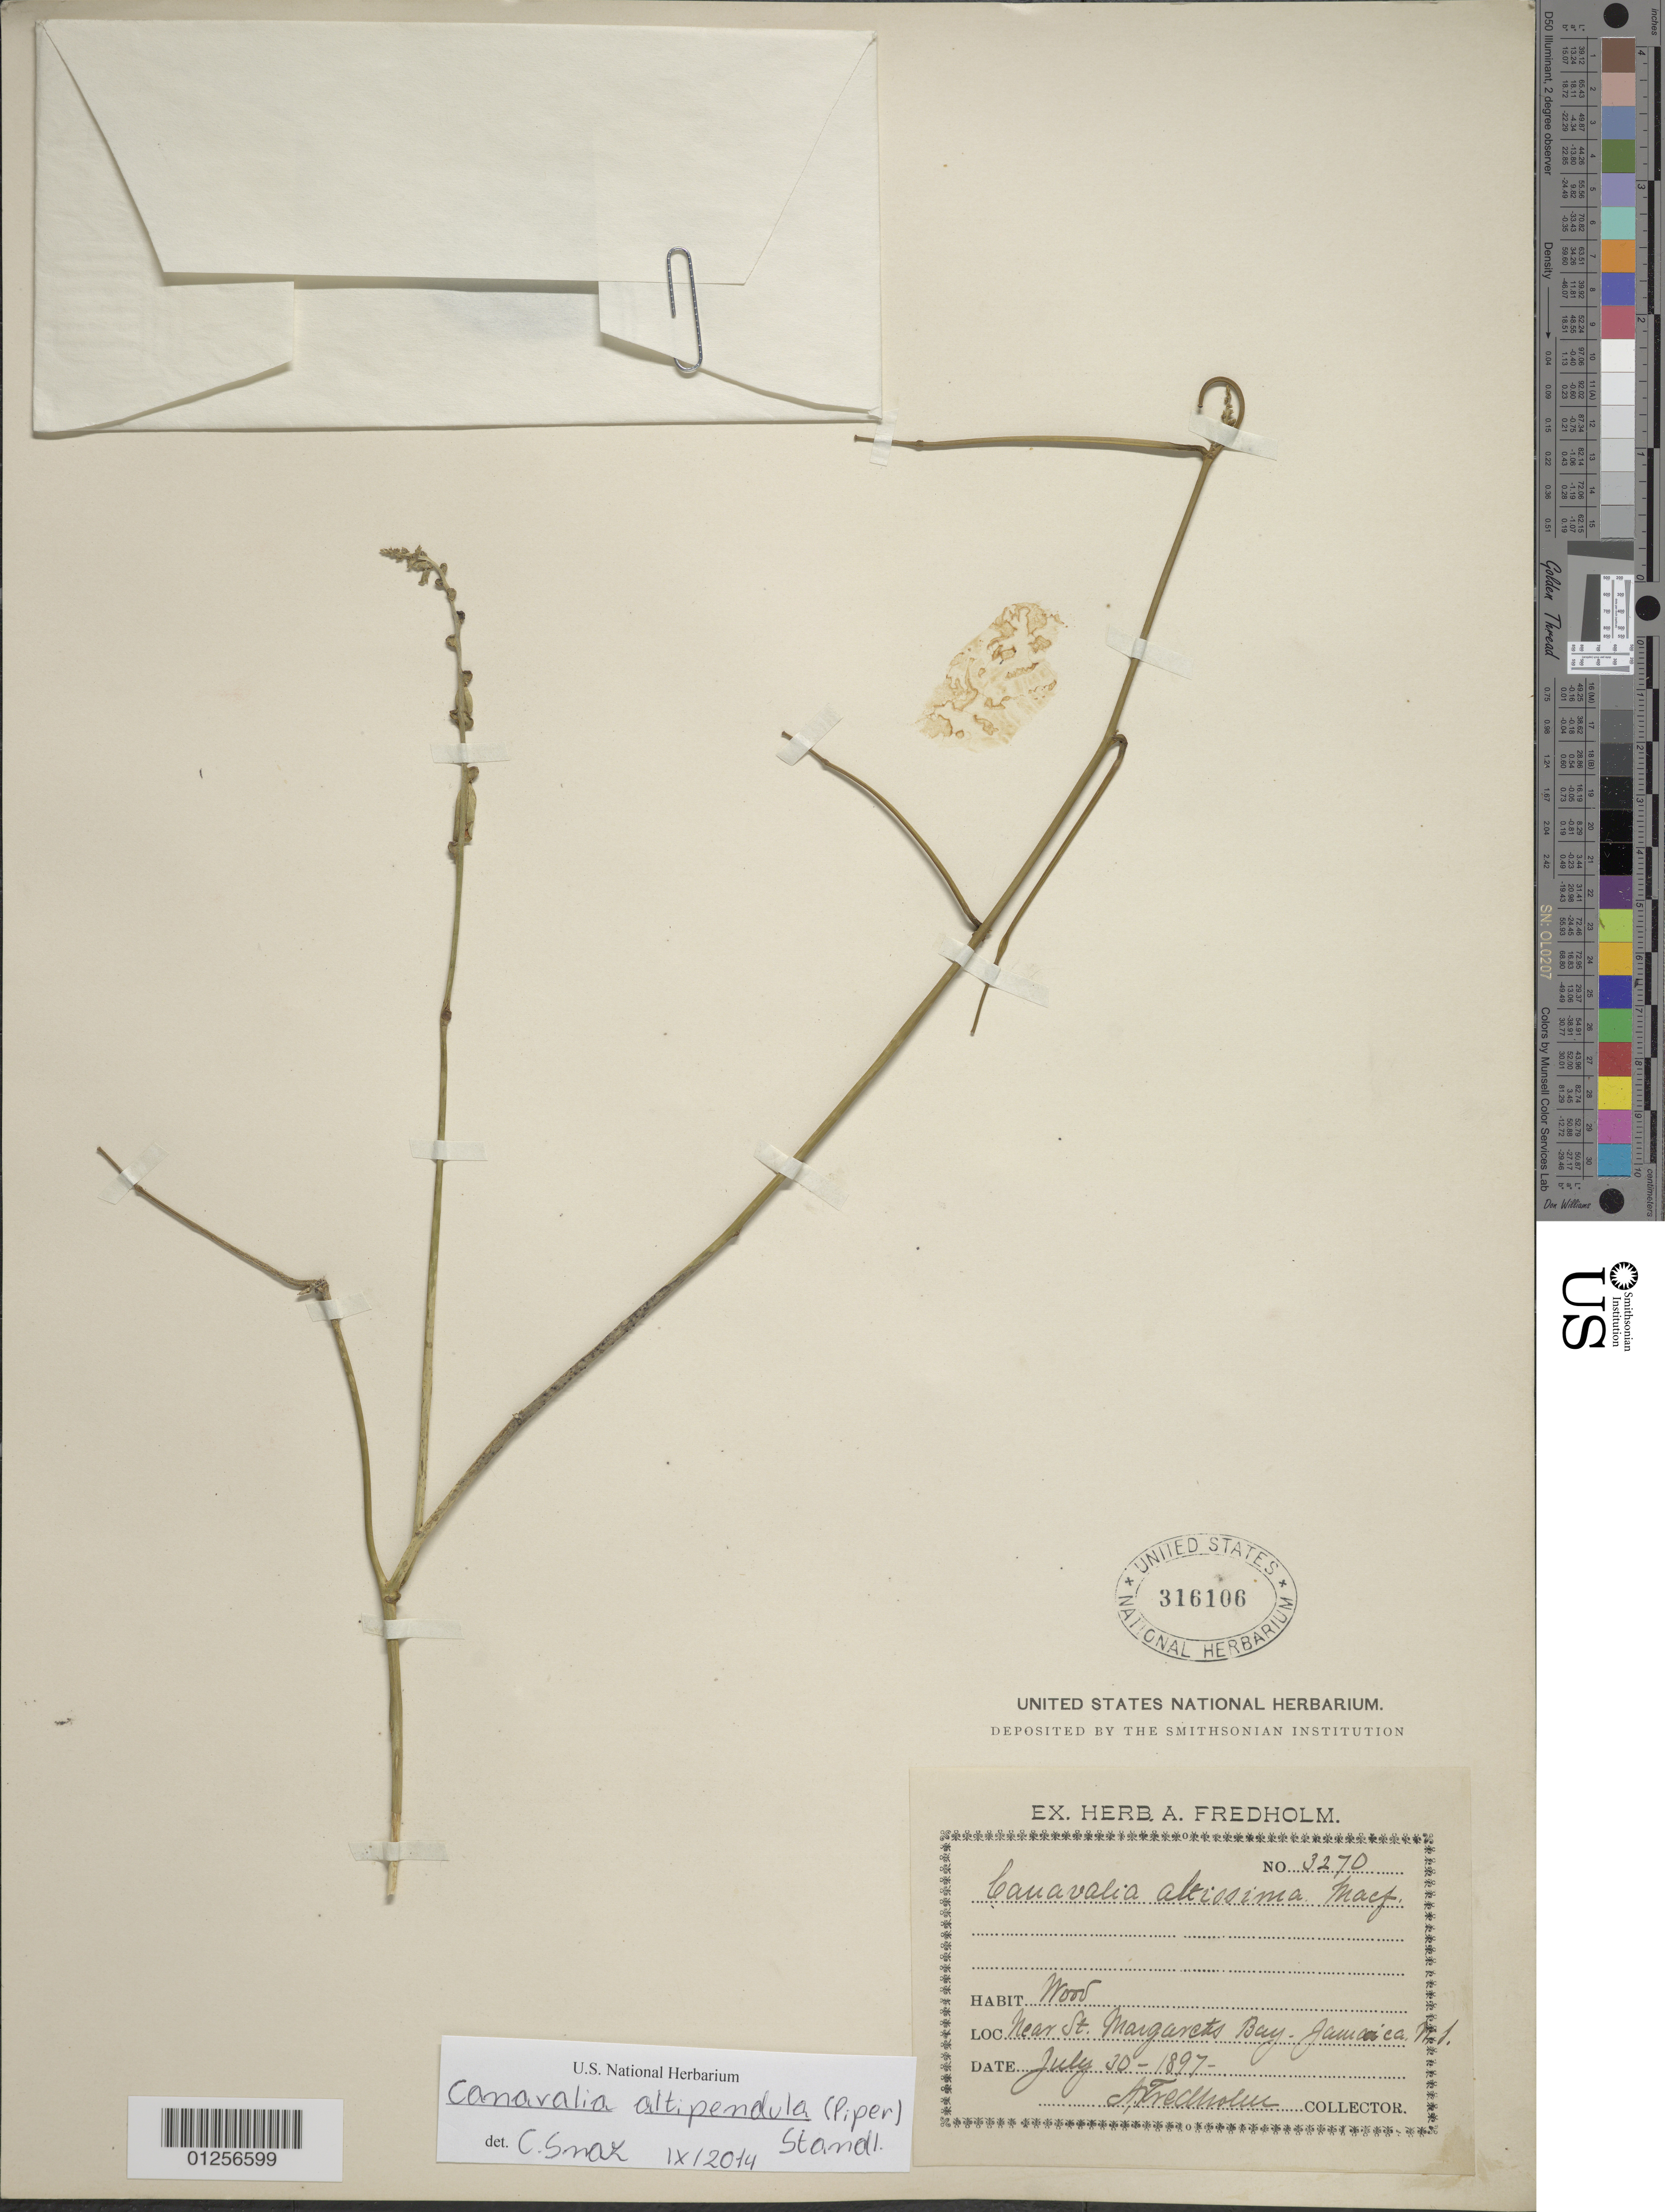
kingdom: Plantae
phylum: Tracheophyta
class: Magnoliopsida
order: Fabales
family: Fabaceae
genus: Canavalia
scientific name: Canavalia altipendula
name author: (Piper) Standl.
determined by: Snak, C.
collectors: A. J. Fredholm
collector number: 3270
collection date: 1897-07-30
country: Jamaica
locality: St. Margarets Bay, near.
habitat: Wood.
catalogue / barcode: US 316106